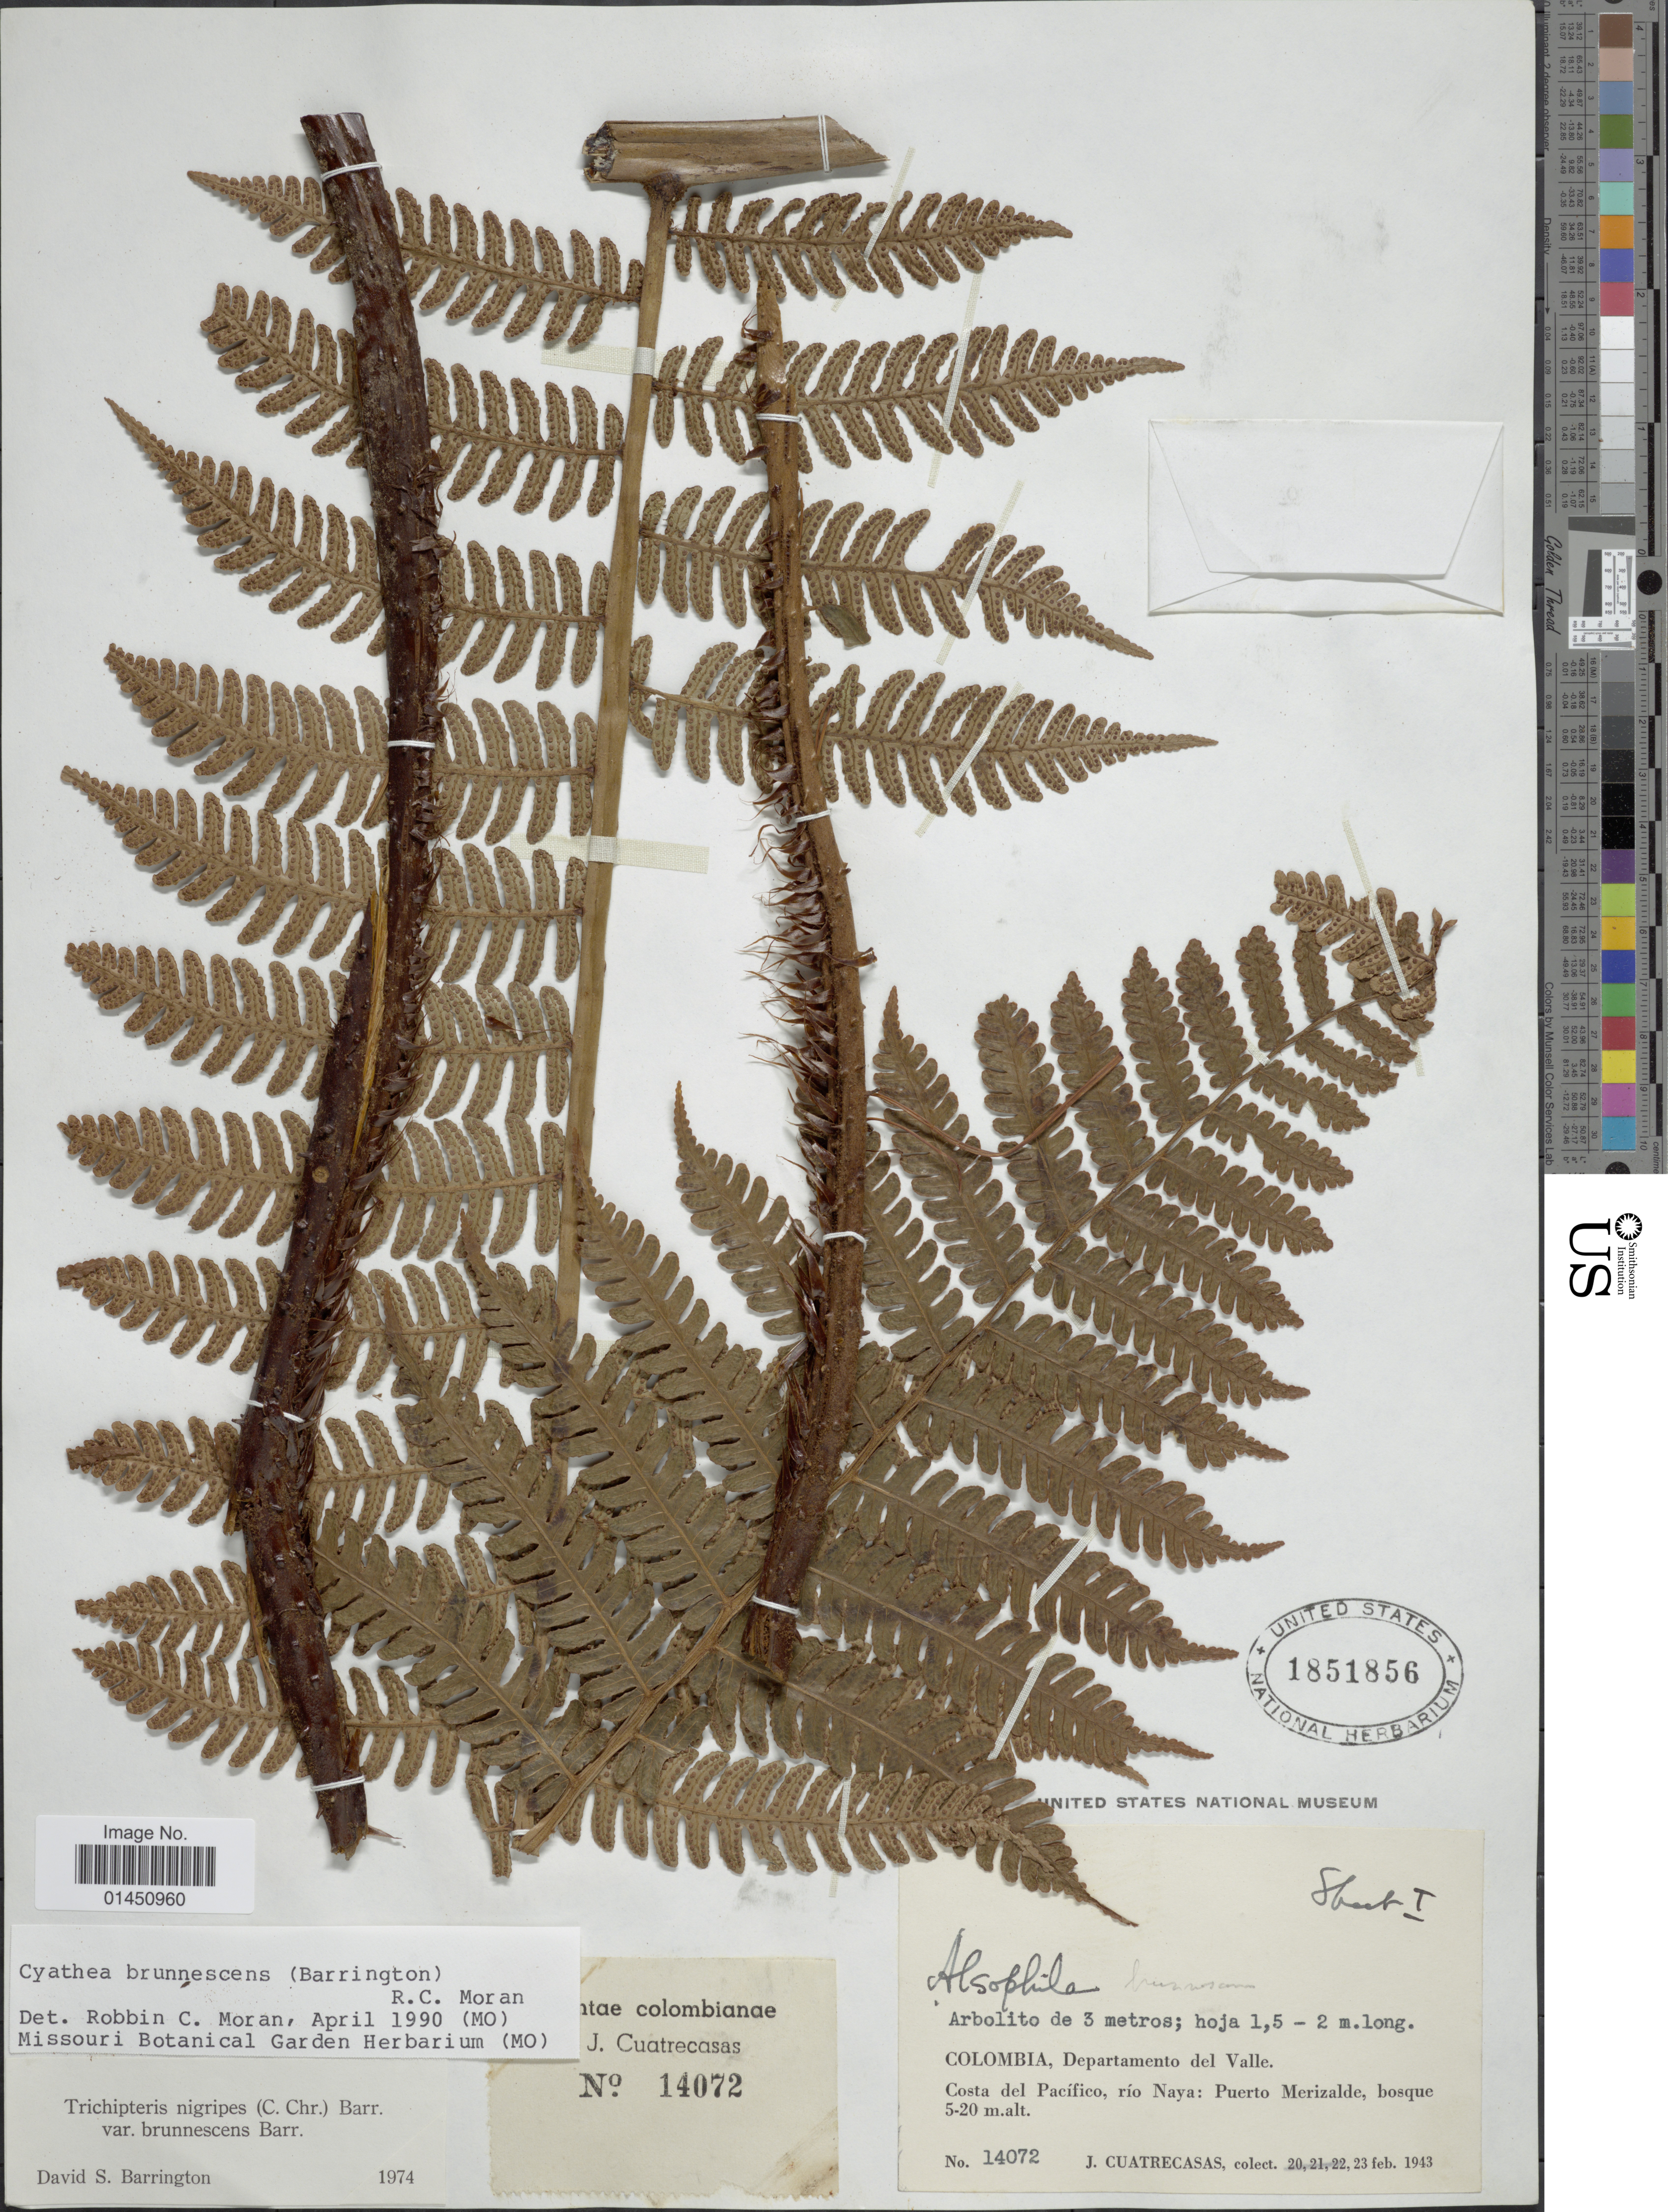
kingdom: Plantae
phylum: Tracheophyta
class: Polypodiopsida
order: Cyatheales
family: Cyatheaceae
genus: Cyathea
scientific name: Cyathea brunnescens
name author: (Barrington) R.C. Moran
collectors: J. Cuatrecasas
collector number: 14072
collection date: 1943-02-23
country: Colombia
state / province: Valle del Cauca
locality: Departamento del Valle, Costa del Pacifico, rio Naya: Puerto Merizalde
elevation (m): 5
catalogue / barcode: US 1851856